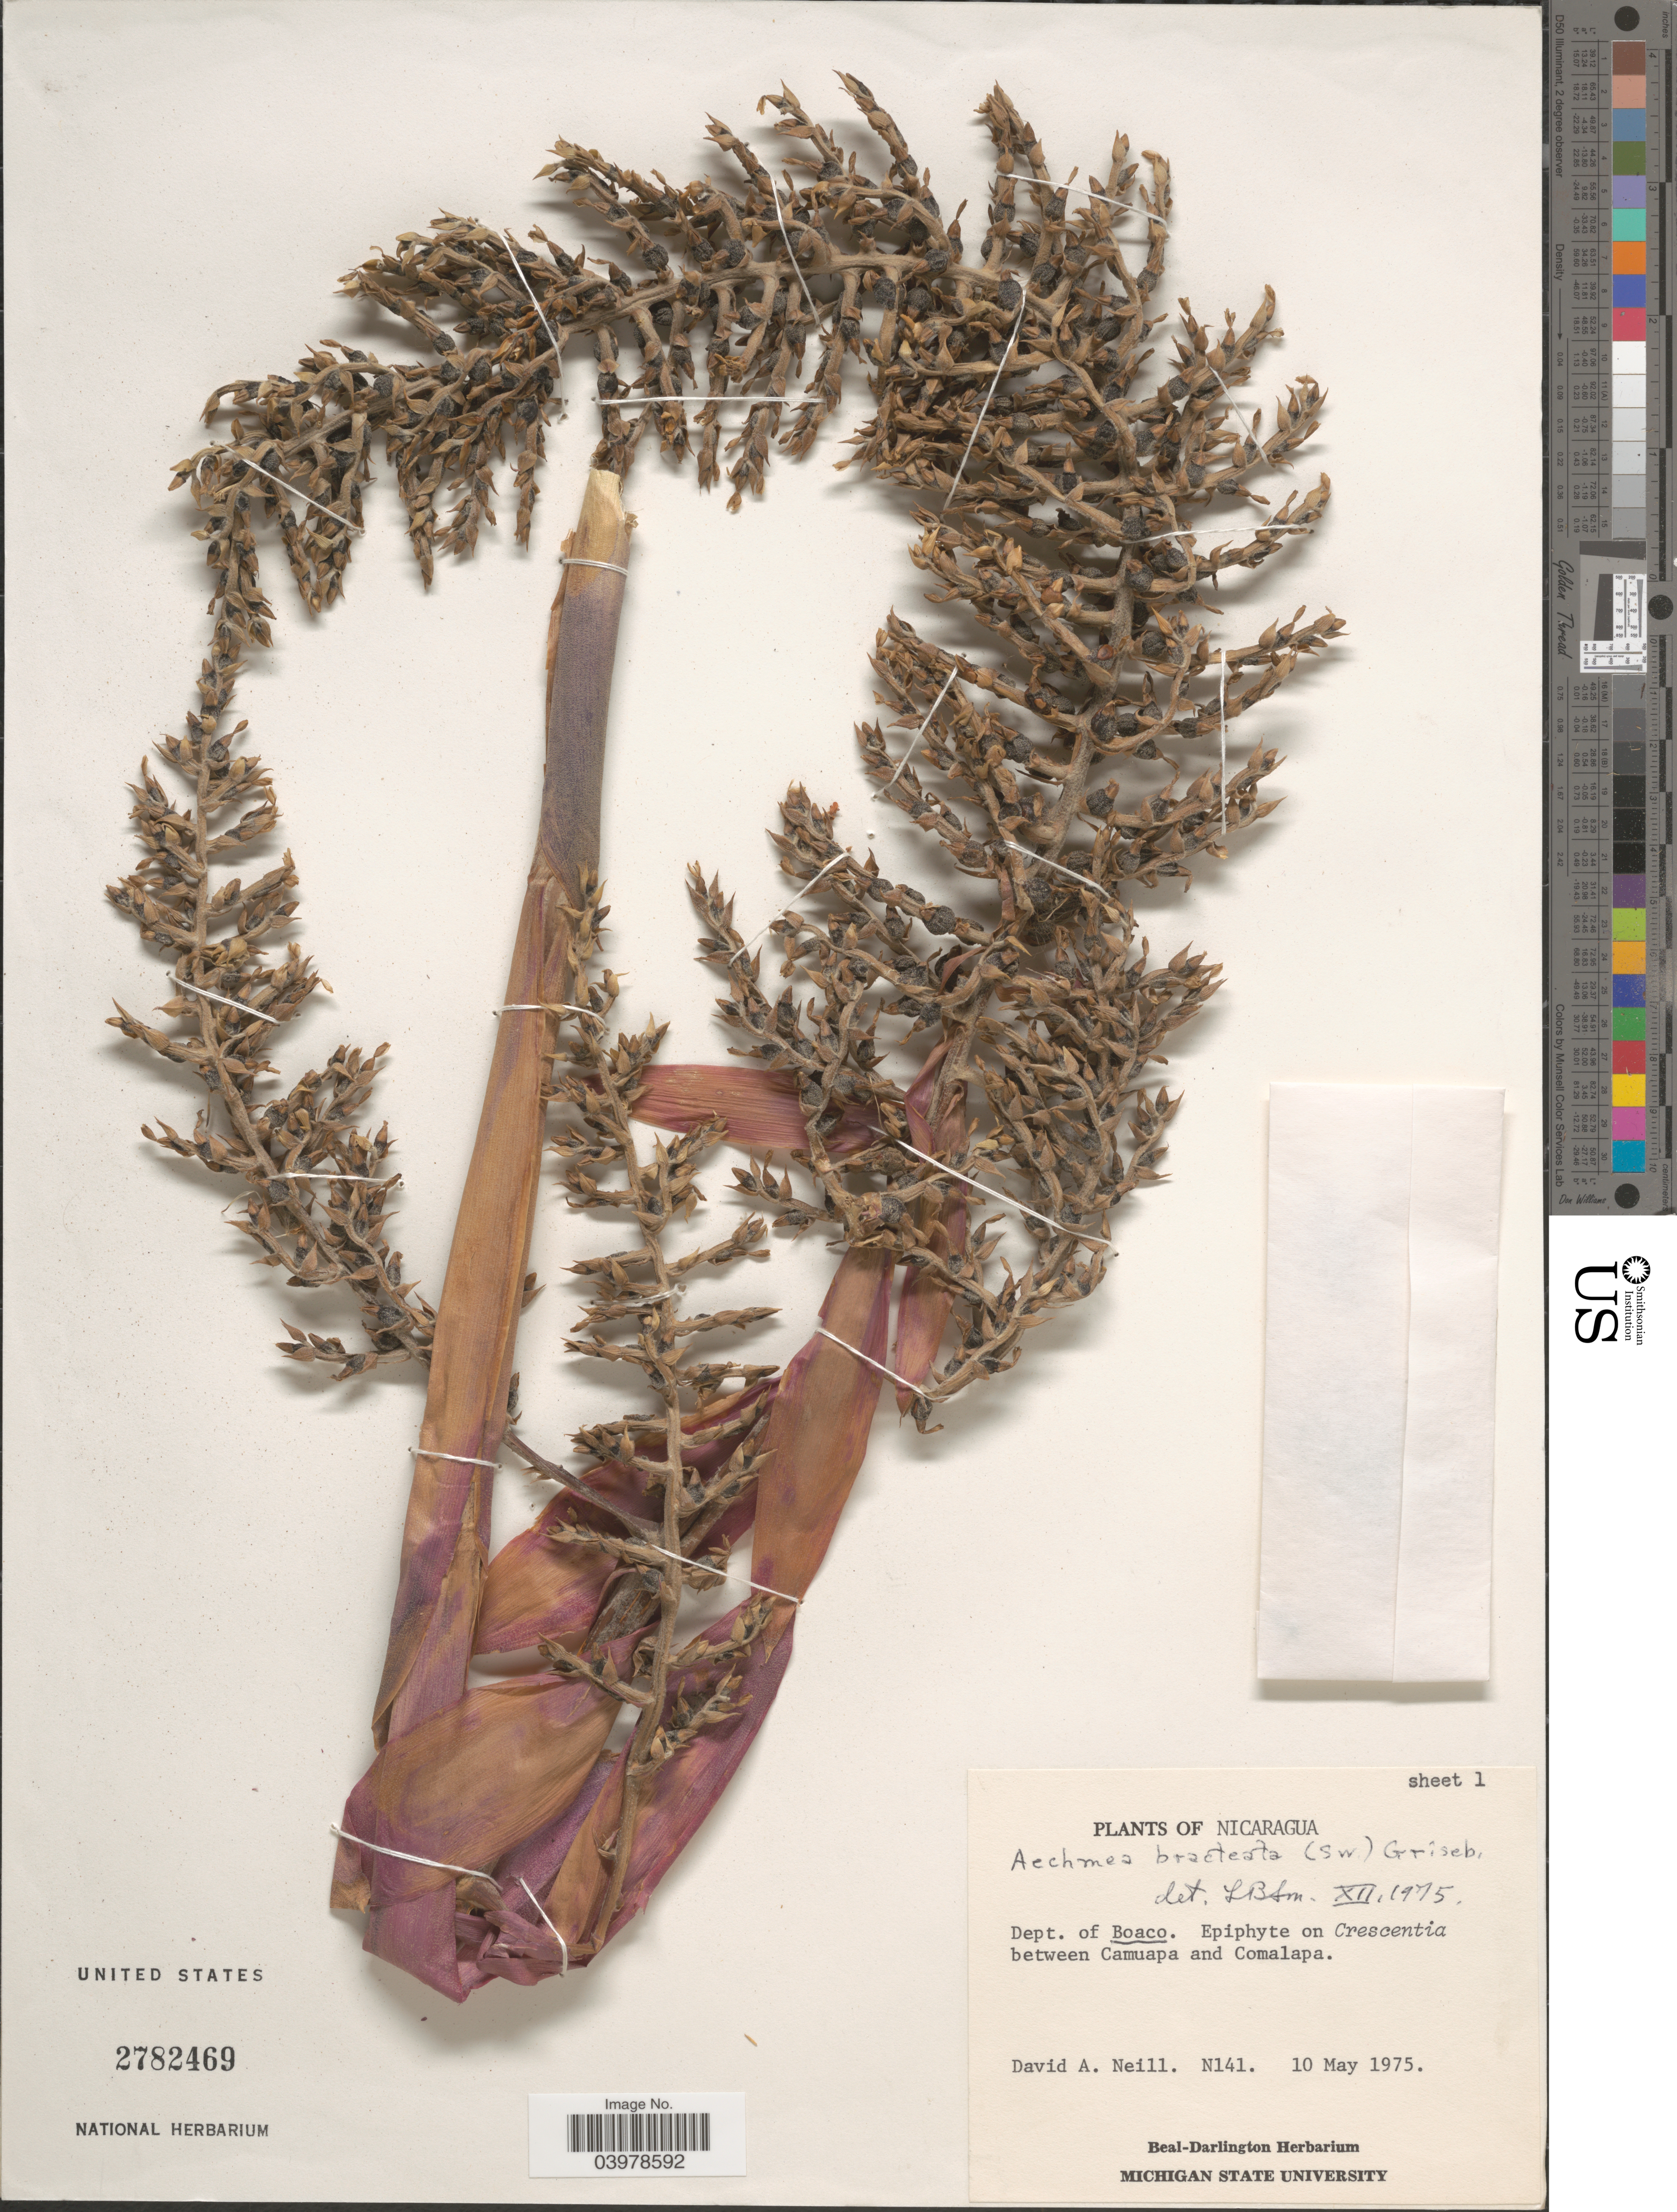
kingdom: Plantae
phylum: Tracheophyta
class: Liliopsida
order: Poales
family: Bromeliaceae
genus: Aechmea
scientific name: Aechmea bracteata var. bracteata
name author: (Sw.) Griseb.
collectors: D. A. Neill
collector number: N141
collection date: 1975-05-10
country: Nicaragua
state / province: Boaco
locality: Dept. of Boaco. Between Camuapa and Comalapa.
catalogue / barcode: US 2782469